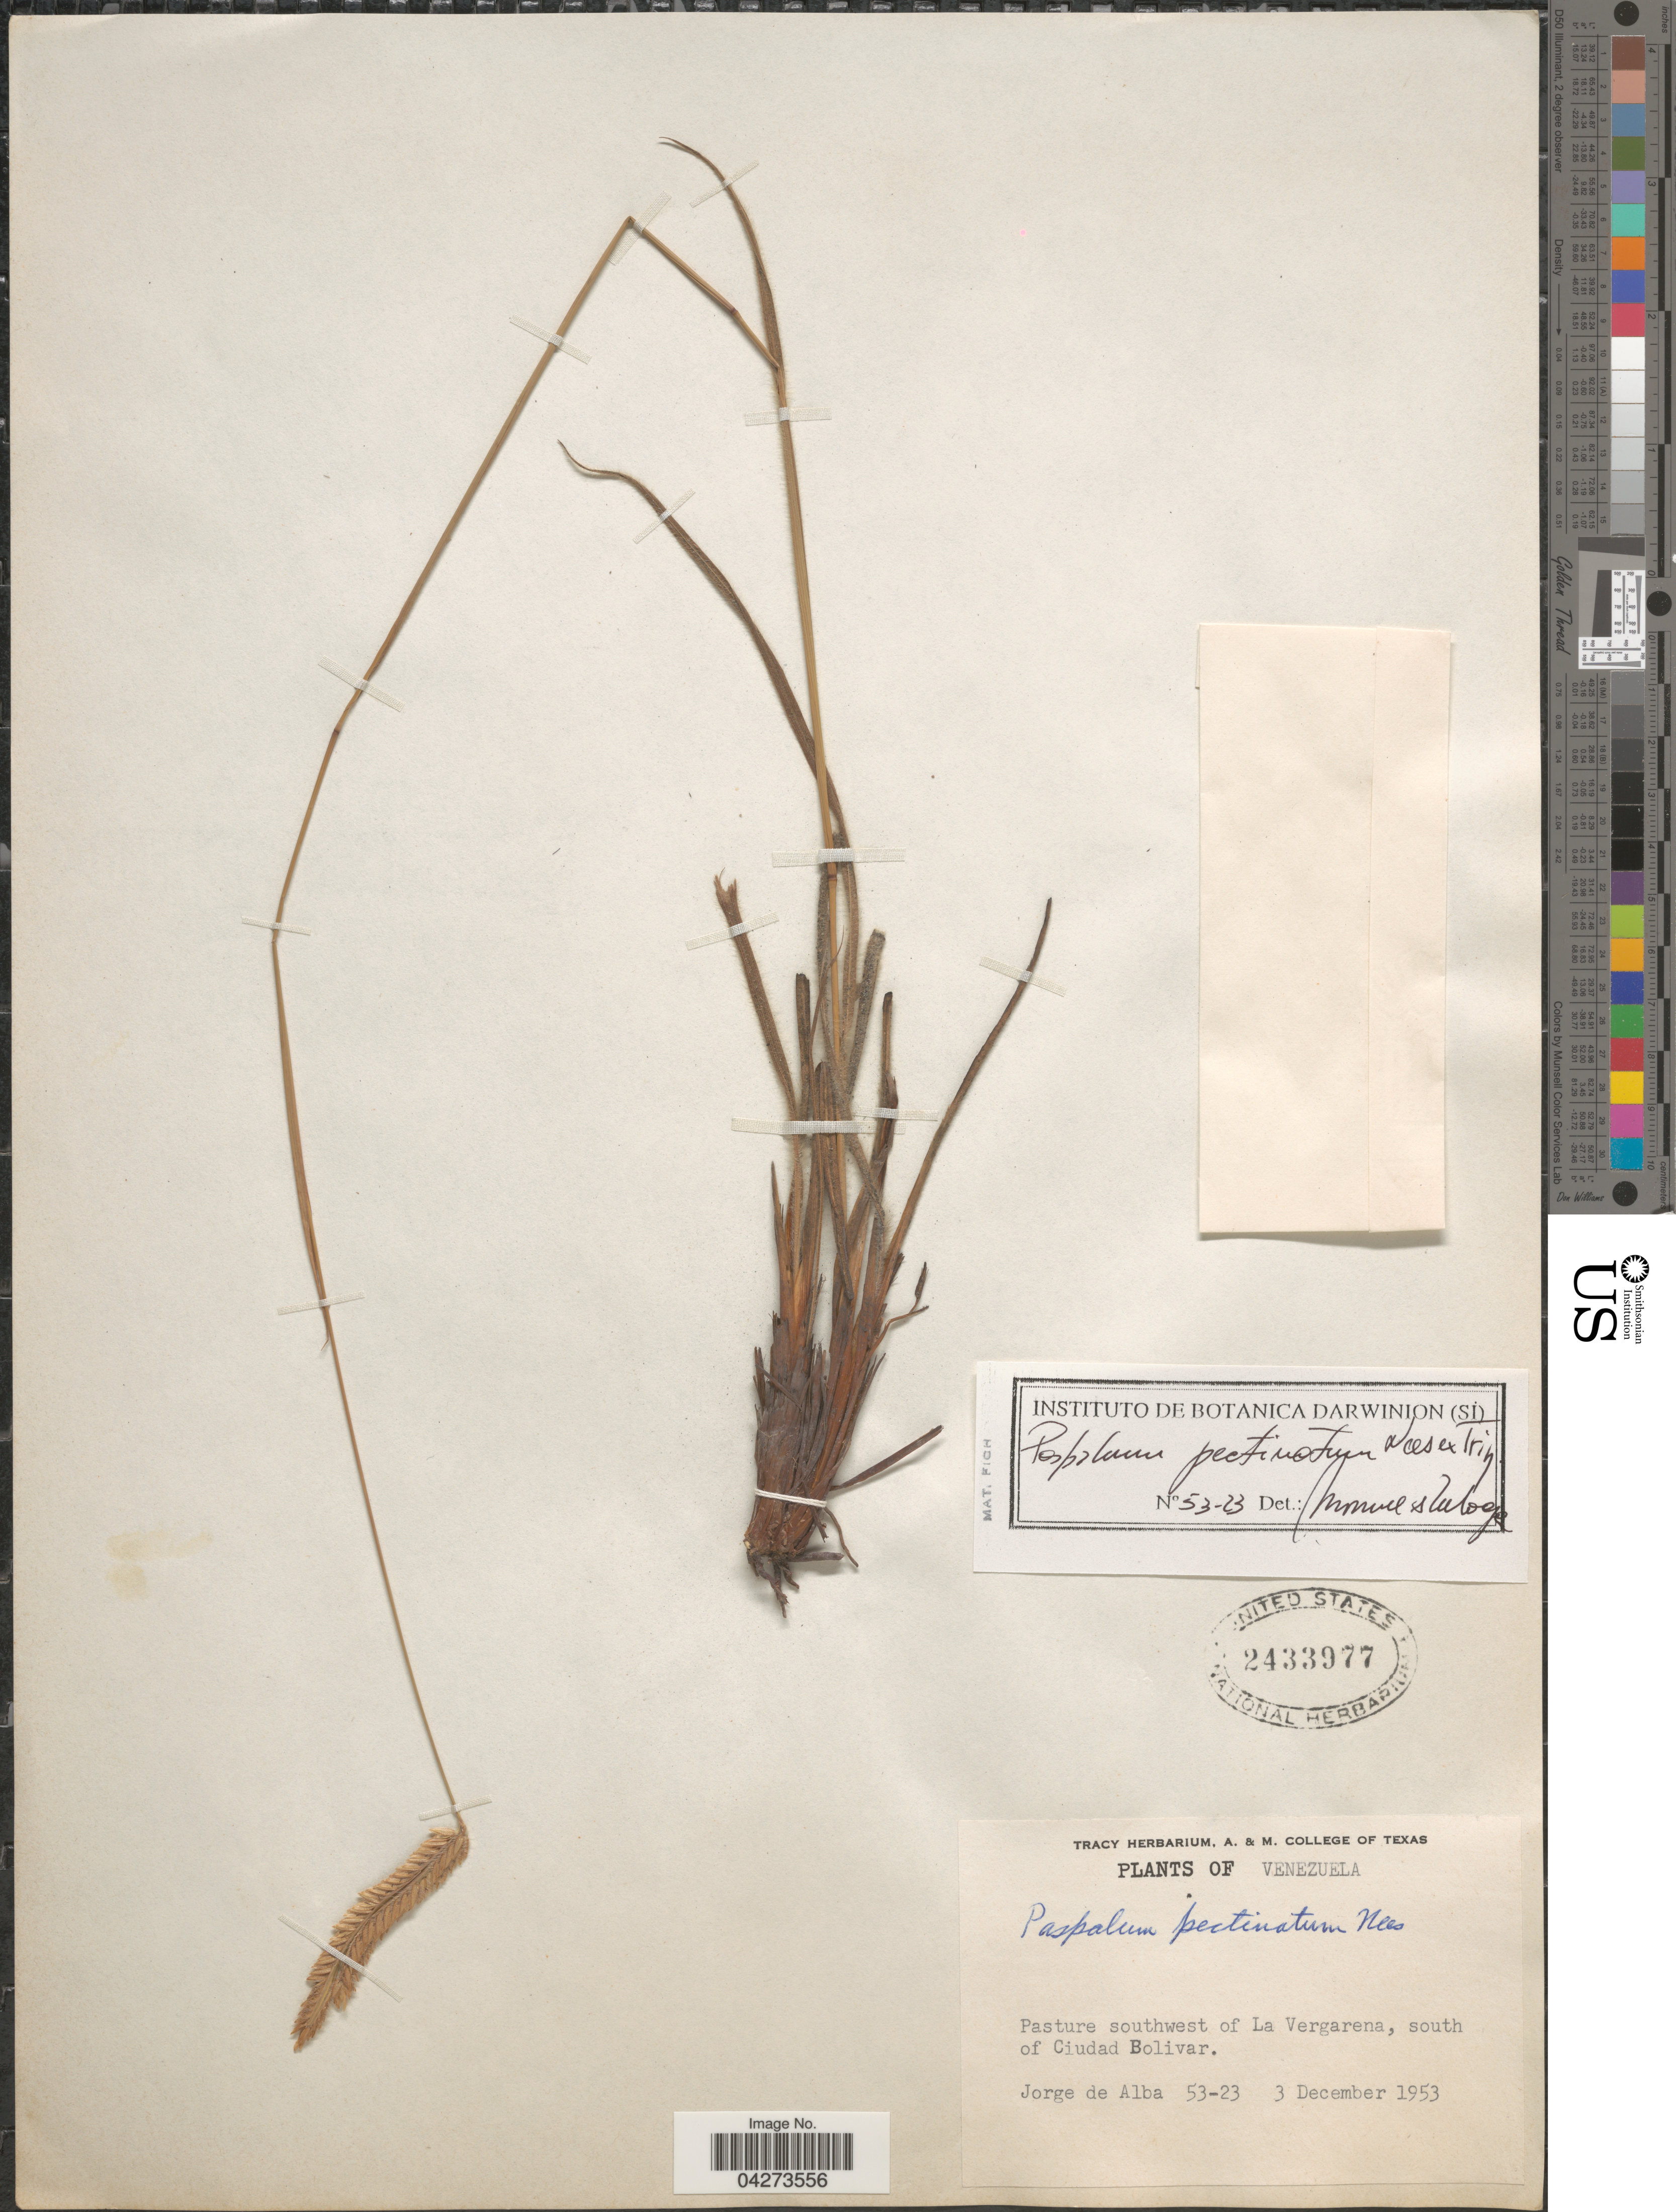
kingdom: Plantae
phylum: Tracheophyta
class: Liliopsida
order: Poales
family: Poaceae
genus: Paspalum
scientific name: Paspalum pectinatum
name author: Nees ex Trin.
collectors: J. Alba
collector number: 53-23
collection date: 1953-12-03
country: Venezuela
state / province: Bolivar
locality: Pasture southwest of La Vergarena, south of Ciudad Bolivar.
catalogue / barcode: US 2433977